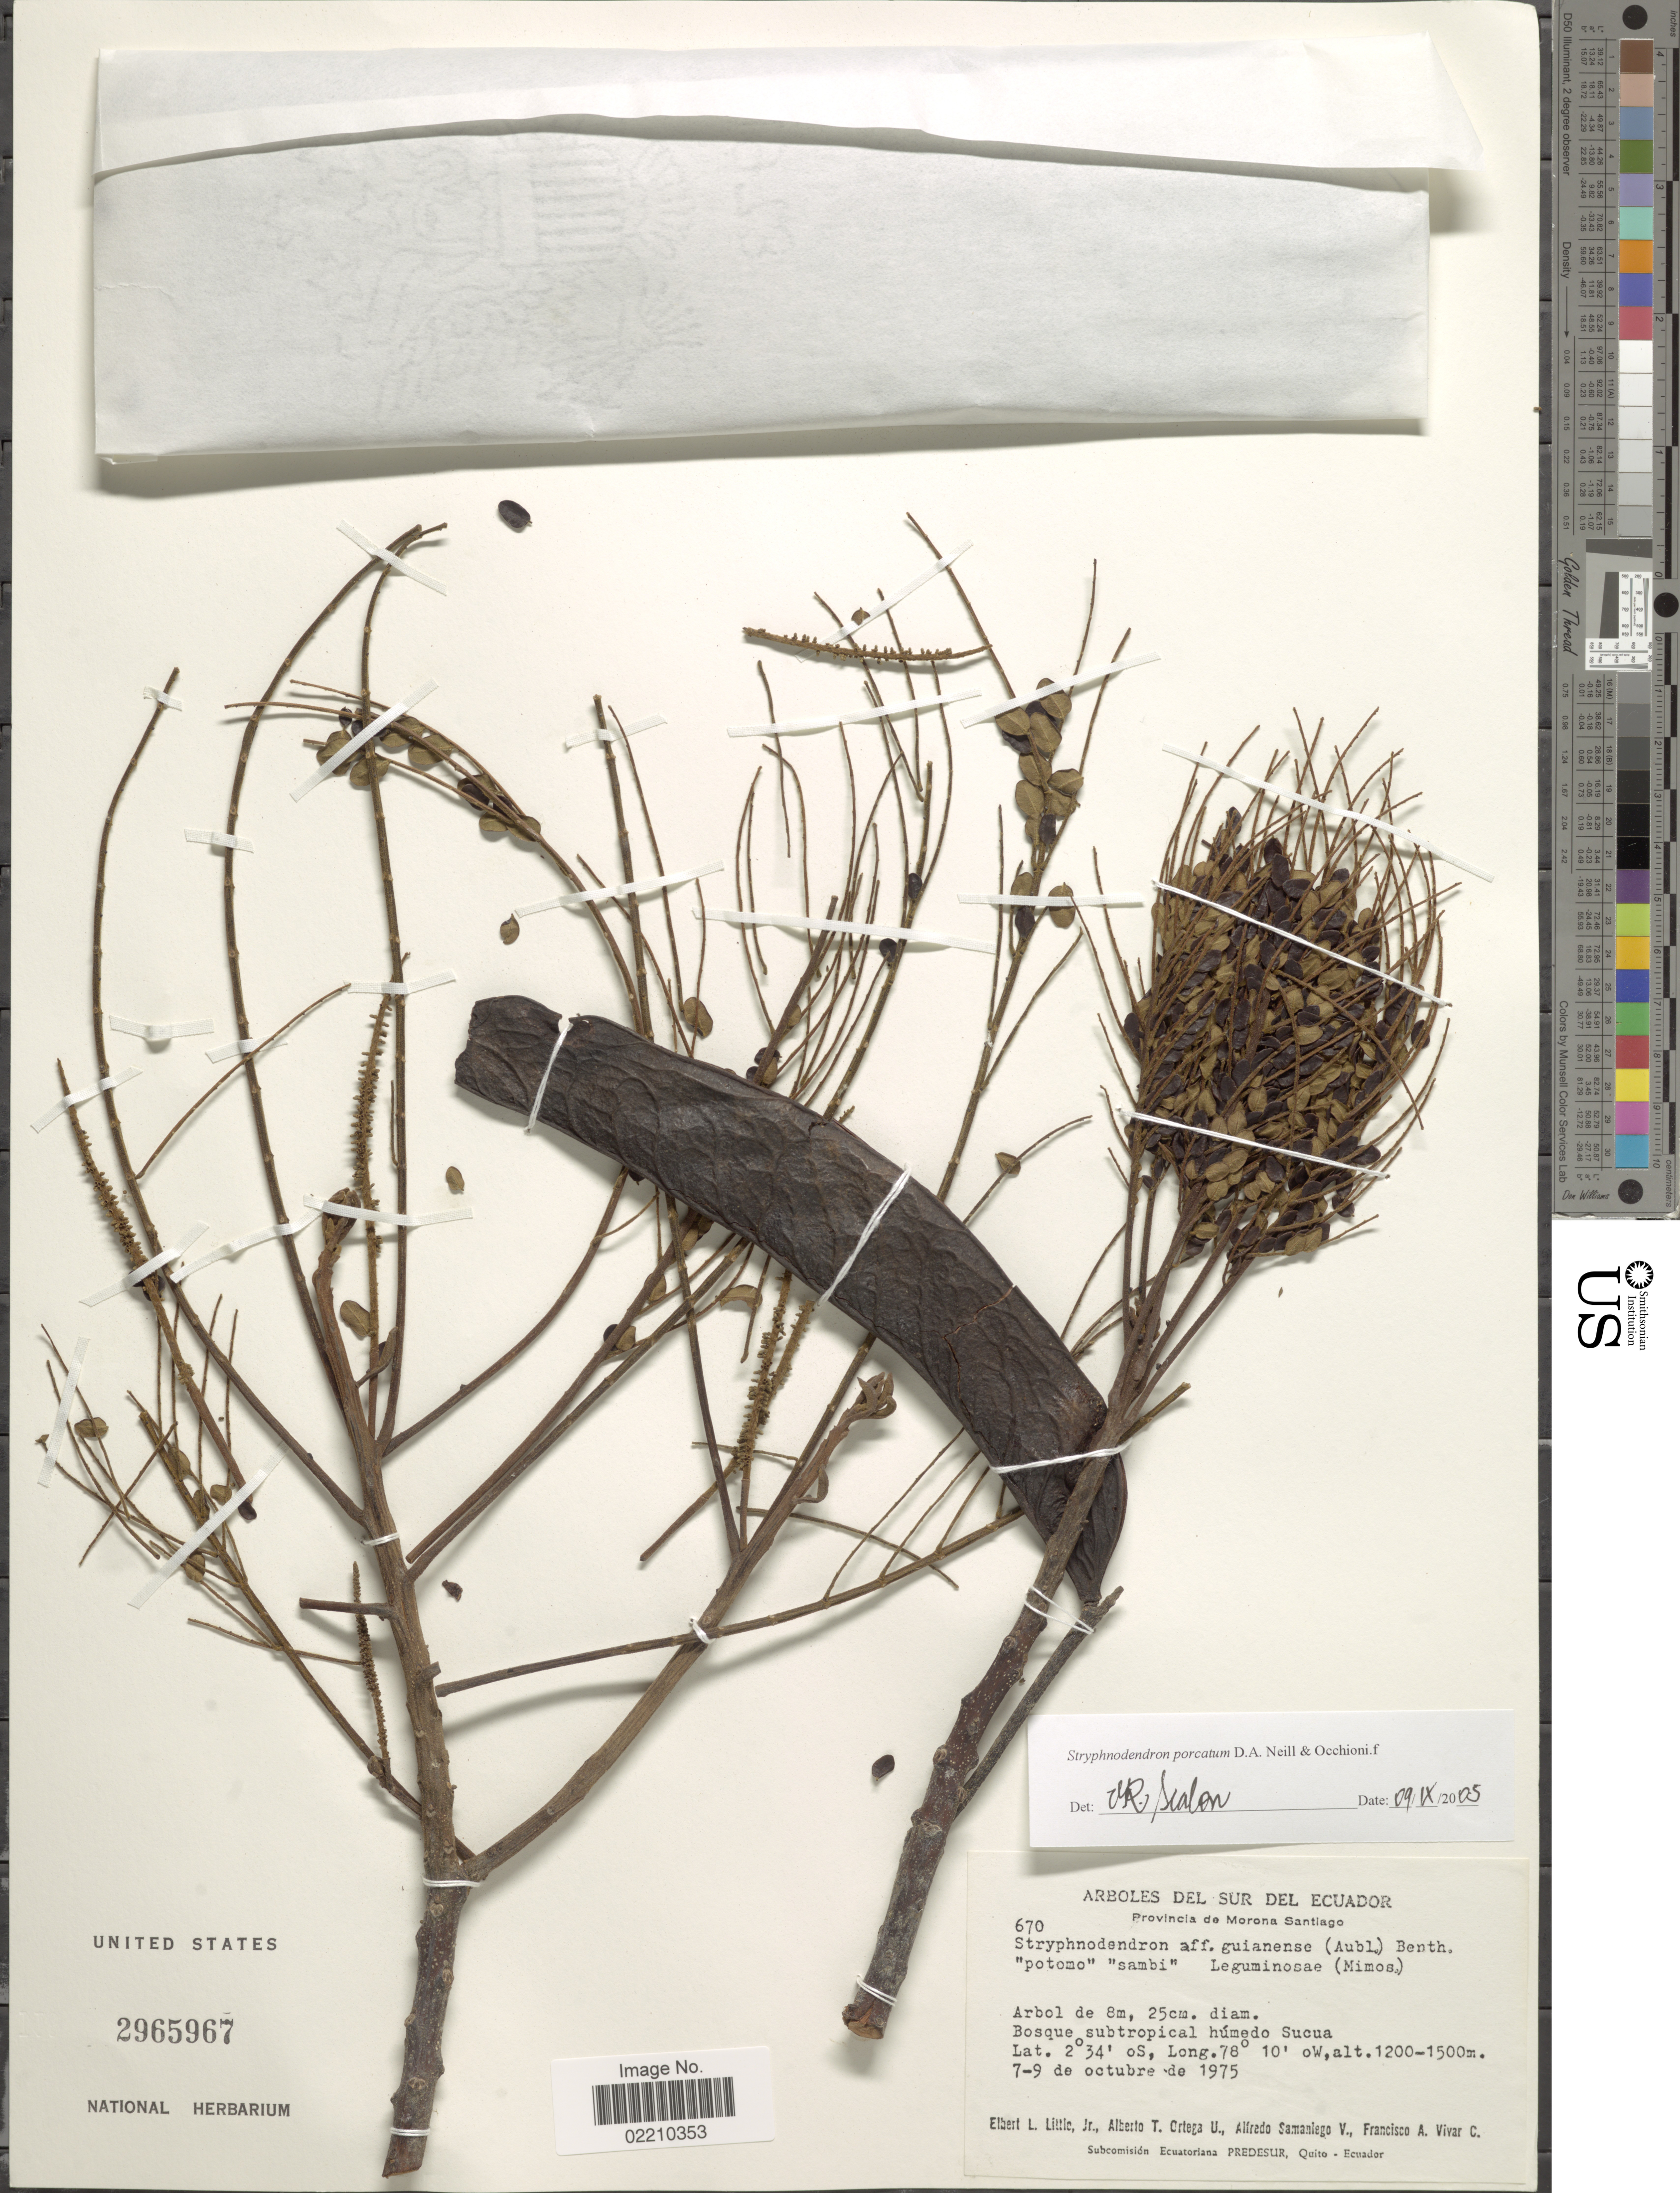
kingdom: Plantae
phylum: Tracheophyta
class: Magnoliopsida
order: Fabales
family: Fabaceae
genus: Stryphnodendron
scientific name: Stryphnodendron porcatum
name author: D.A. Neill & Occhioni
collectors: E. L. Little, A. T. Ortega U., A. V. Samaniego & F. A. Vivar C.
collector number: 670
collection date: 1975-10-07/1975-10-09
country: Ecuador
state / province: Morona-Santiago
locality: Bosque subtropical húmedo Sucua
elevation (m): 1200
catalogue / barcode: US 2965967